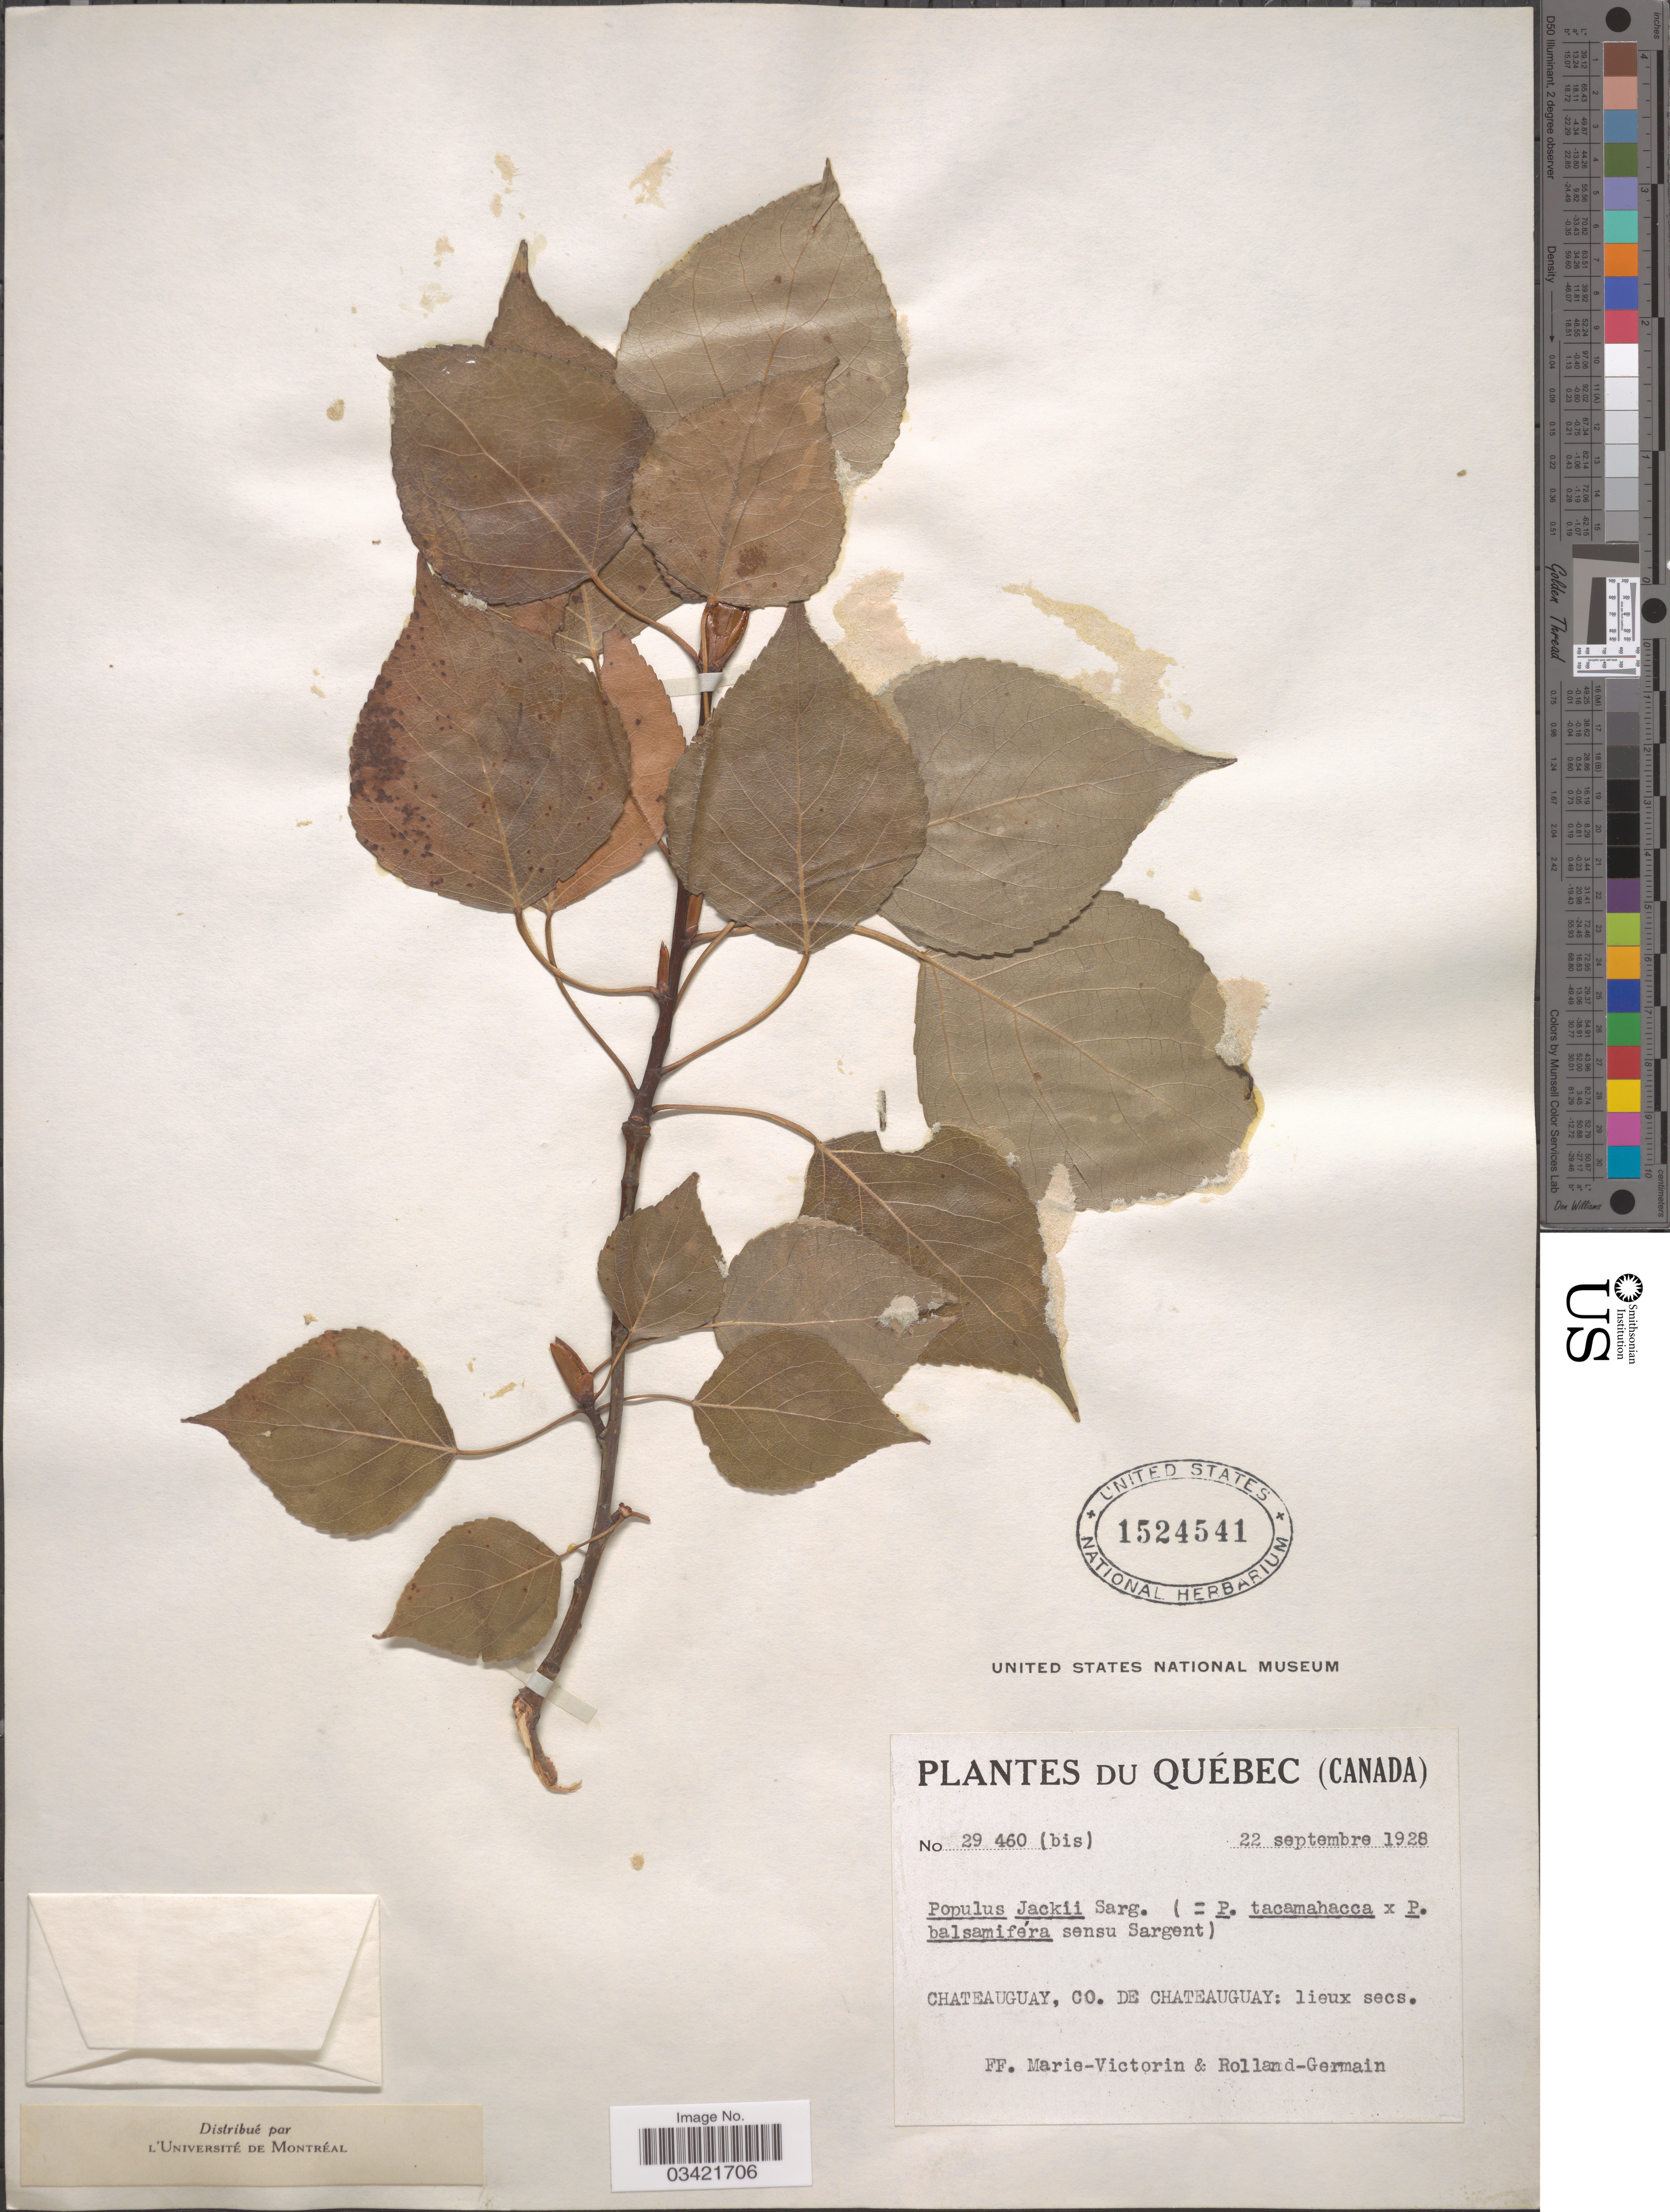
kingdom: Plantae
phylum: Tracheophyta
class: Magnoliopsida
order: Malpighiales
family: Salicaceae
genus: Populus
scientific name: Populus balsamifera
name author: L.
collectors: F. Marie-Victorin & Rolland-Germain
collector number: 29460 (bis)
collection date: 1928-09-22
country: Canada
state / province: Quebec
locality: Chateauguay, Co. de Chateauguay: lieux secs.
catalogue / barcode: US 1524541